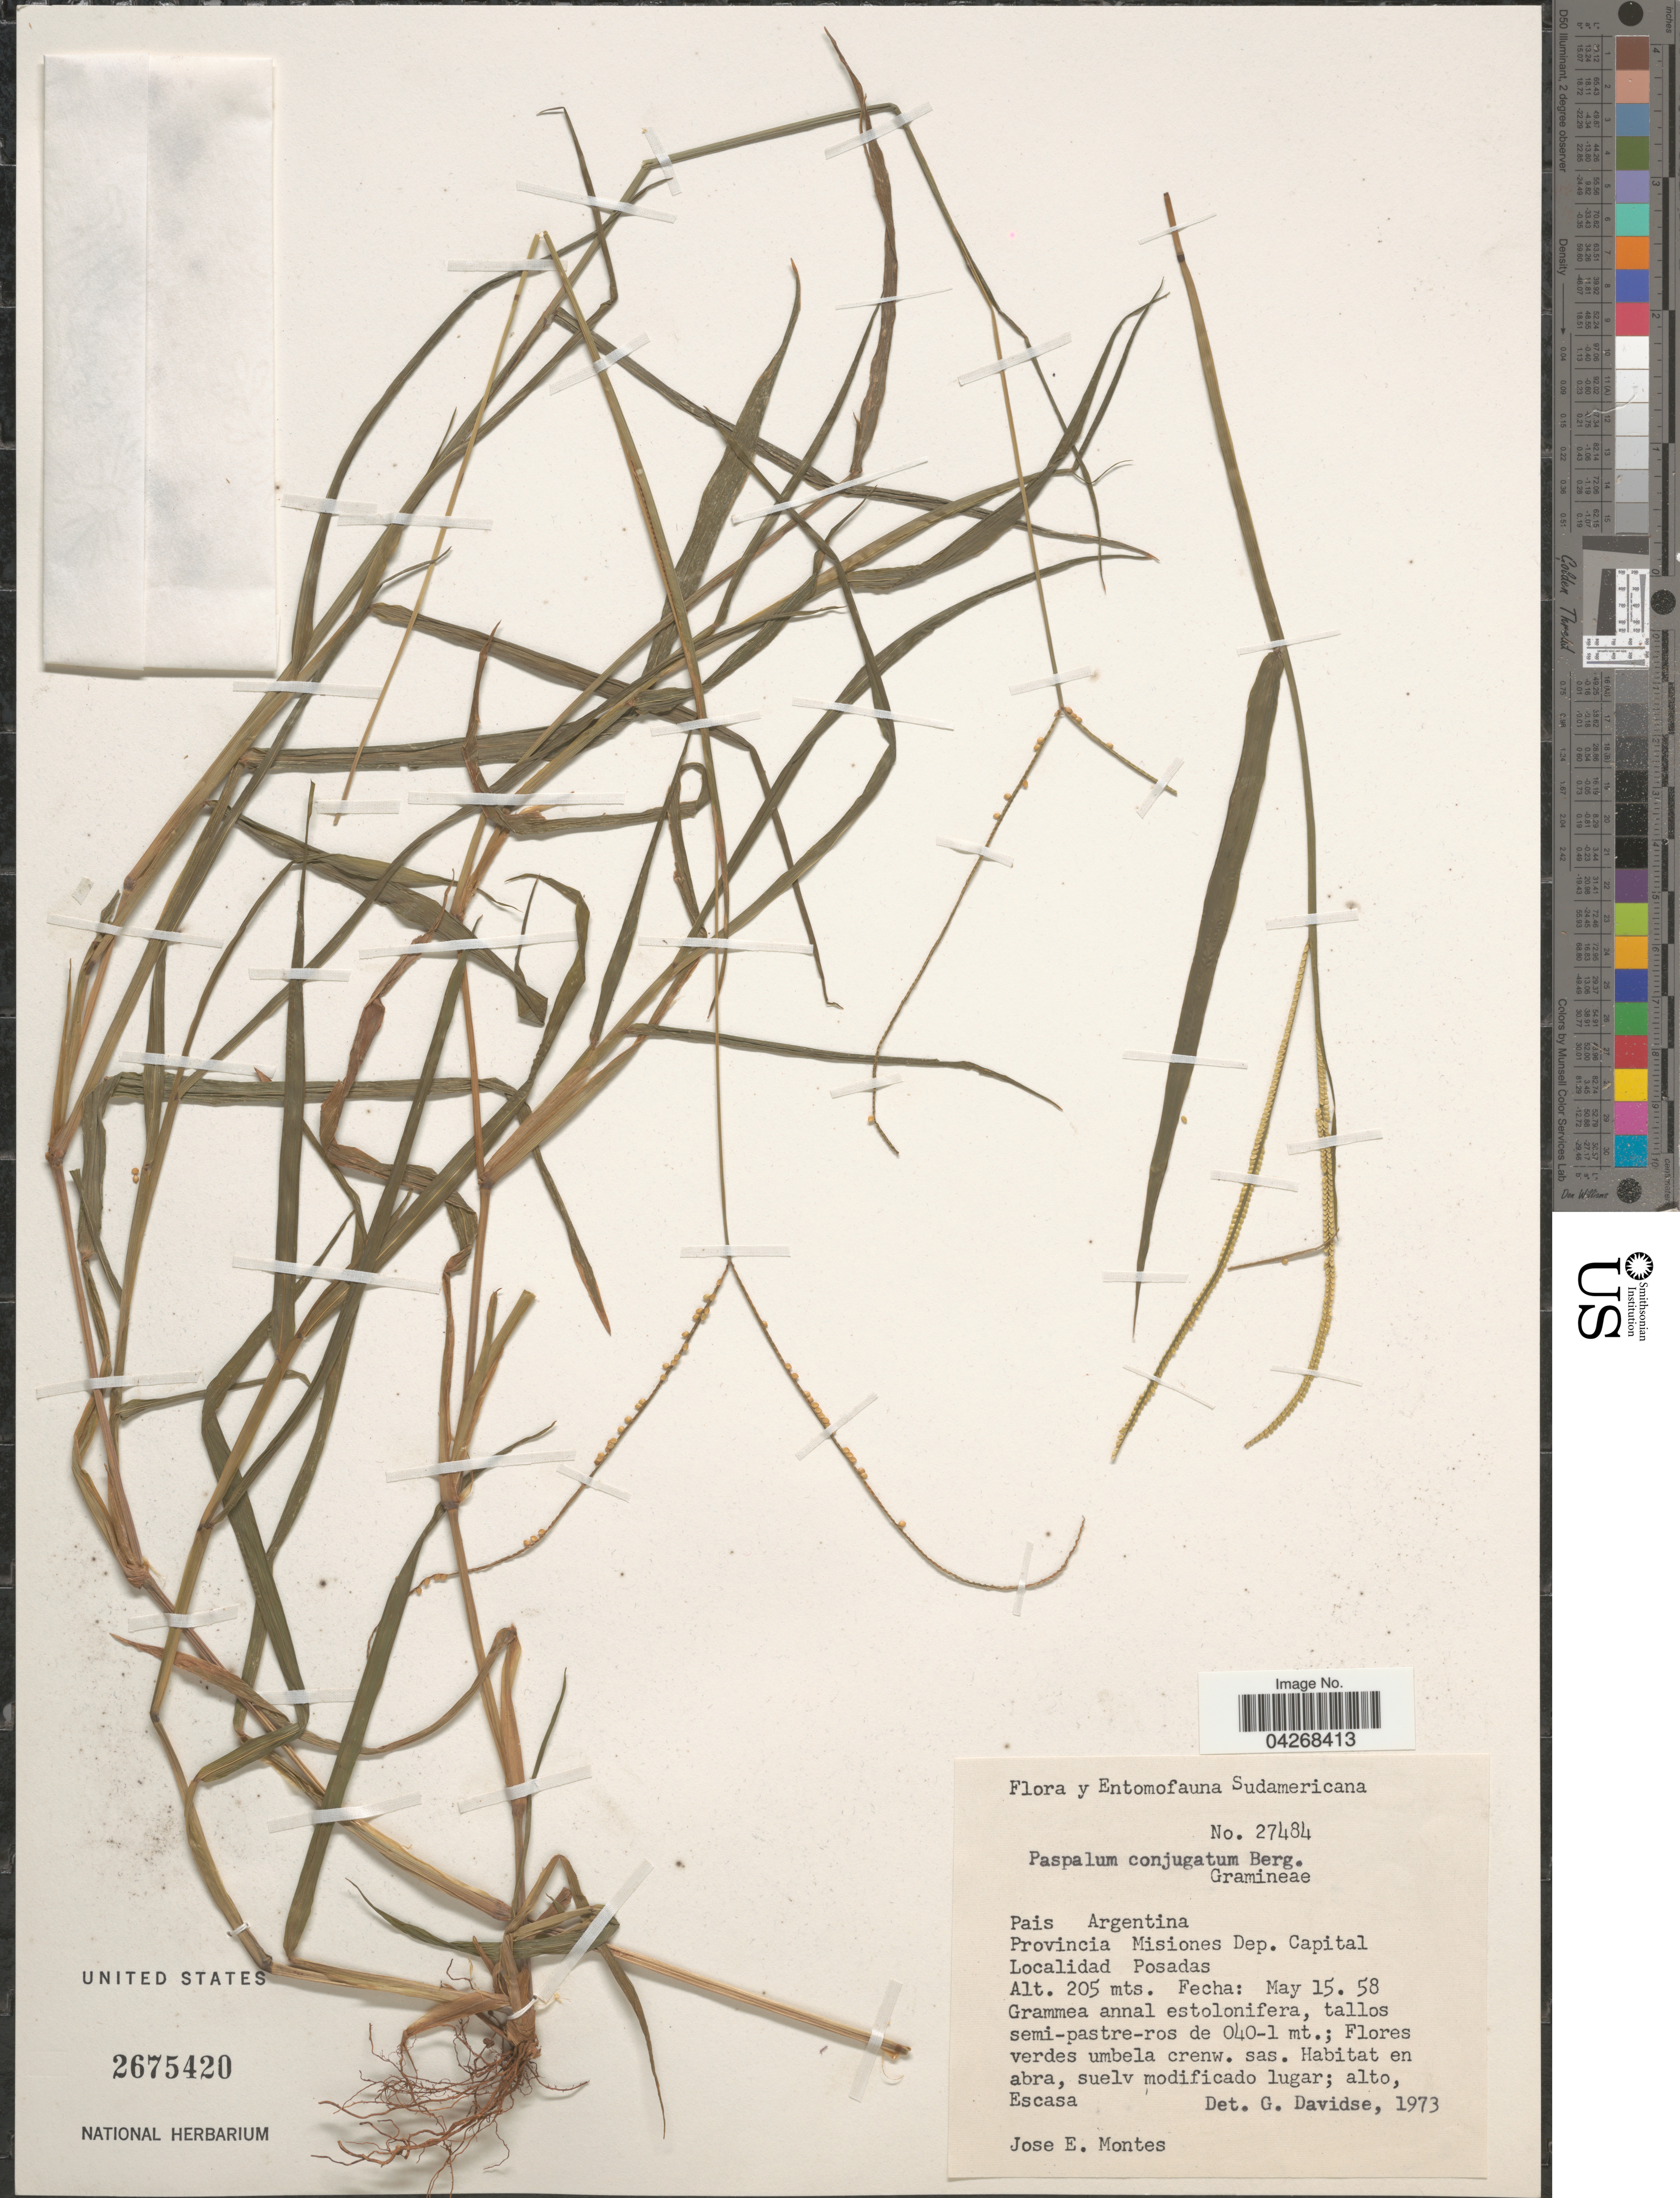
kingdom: Plantae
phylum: Tracheophyta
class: Liliopsida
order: Poales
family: Poaceae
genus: Paspalum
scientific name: Paspalum conjugatum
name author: P.J. Bergius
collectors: J. E. Montes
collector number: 27484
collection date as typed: Transcribed d/m/y: 15/5/58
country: Argentina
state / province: Misiones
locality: Dep. Capital. Posadas.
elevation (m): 205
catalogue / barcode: US 2675420